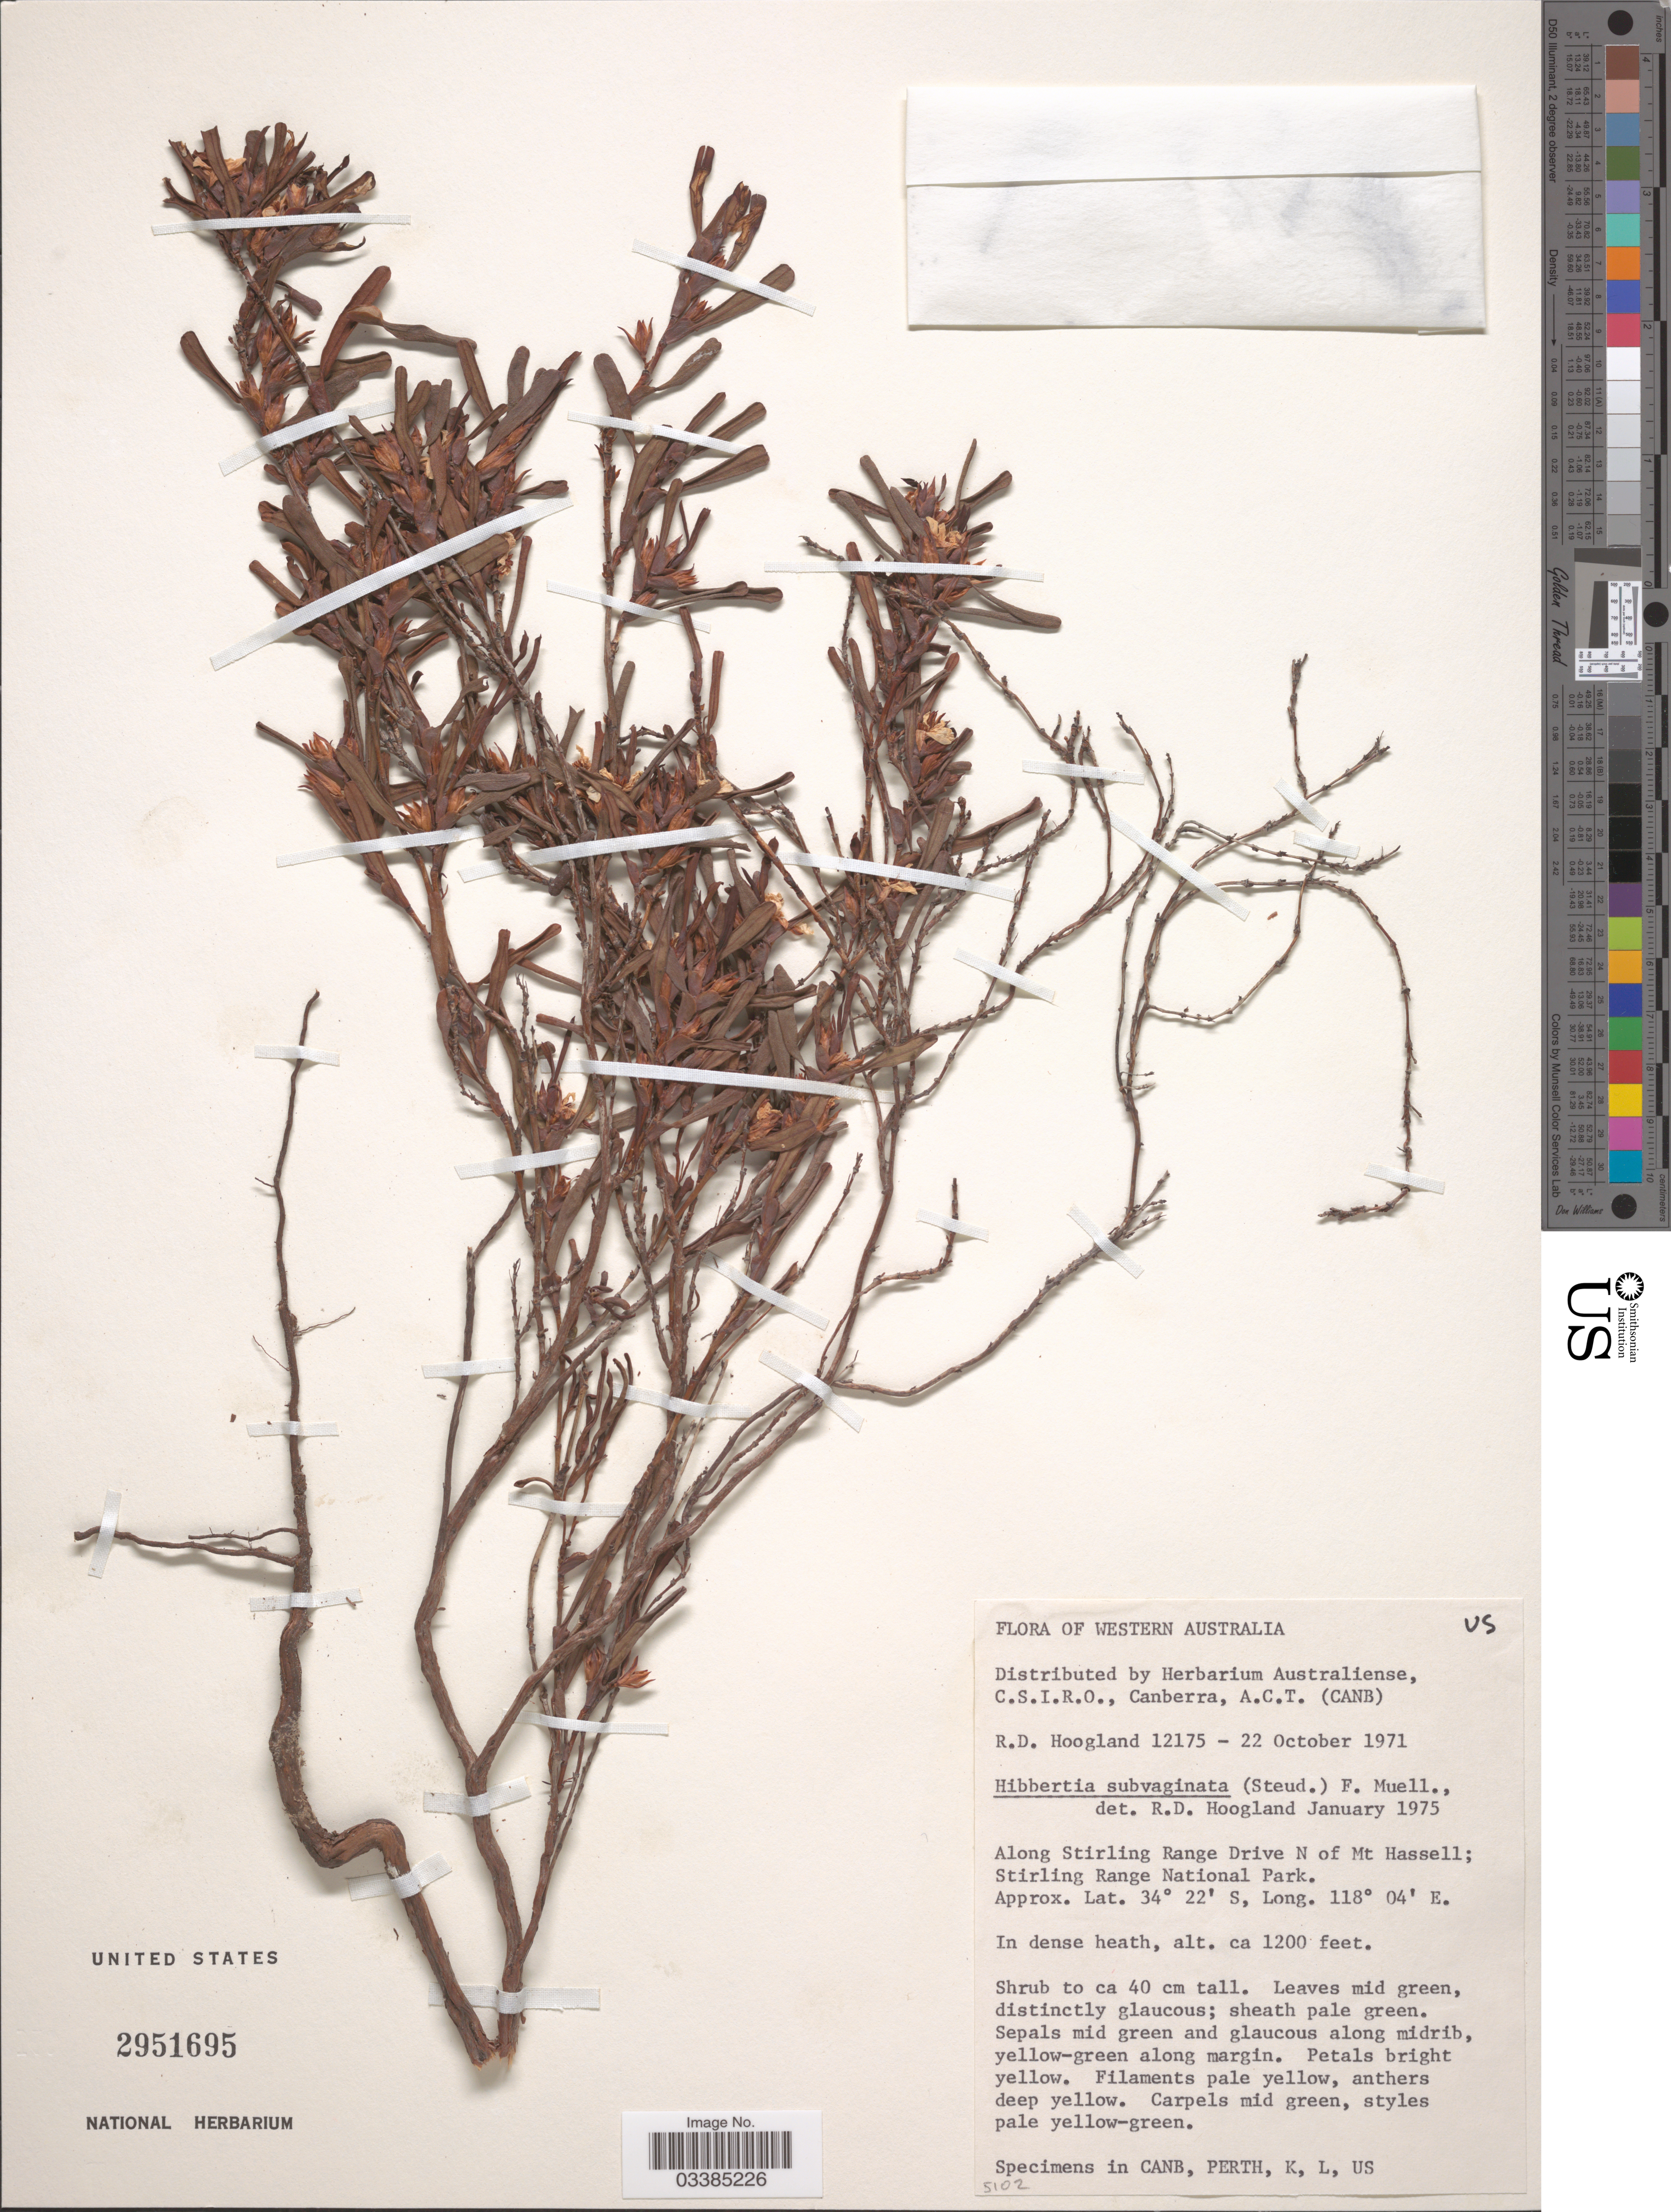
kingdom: Plantae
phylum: Tracheophyta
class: Magnoliopsida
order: Dilleniales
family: Dilleniaceae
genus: Hibbertia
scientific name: Hibbertia subvaginata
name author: F. Muell.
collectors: R. D. Hoogland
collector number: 12175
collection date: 1971-10-22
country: Australia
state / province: Western Australia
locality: Along Stirling Range Drive N of Mt Hassell; Stirling Range National Park.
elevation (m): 366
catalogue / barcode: US 2951695